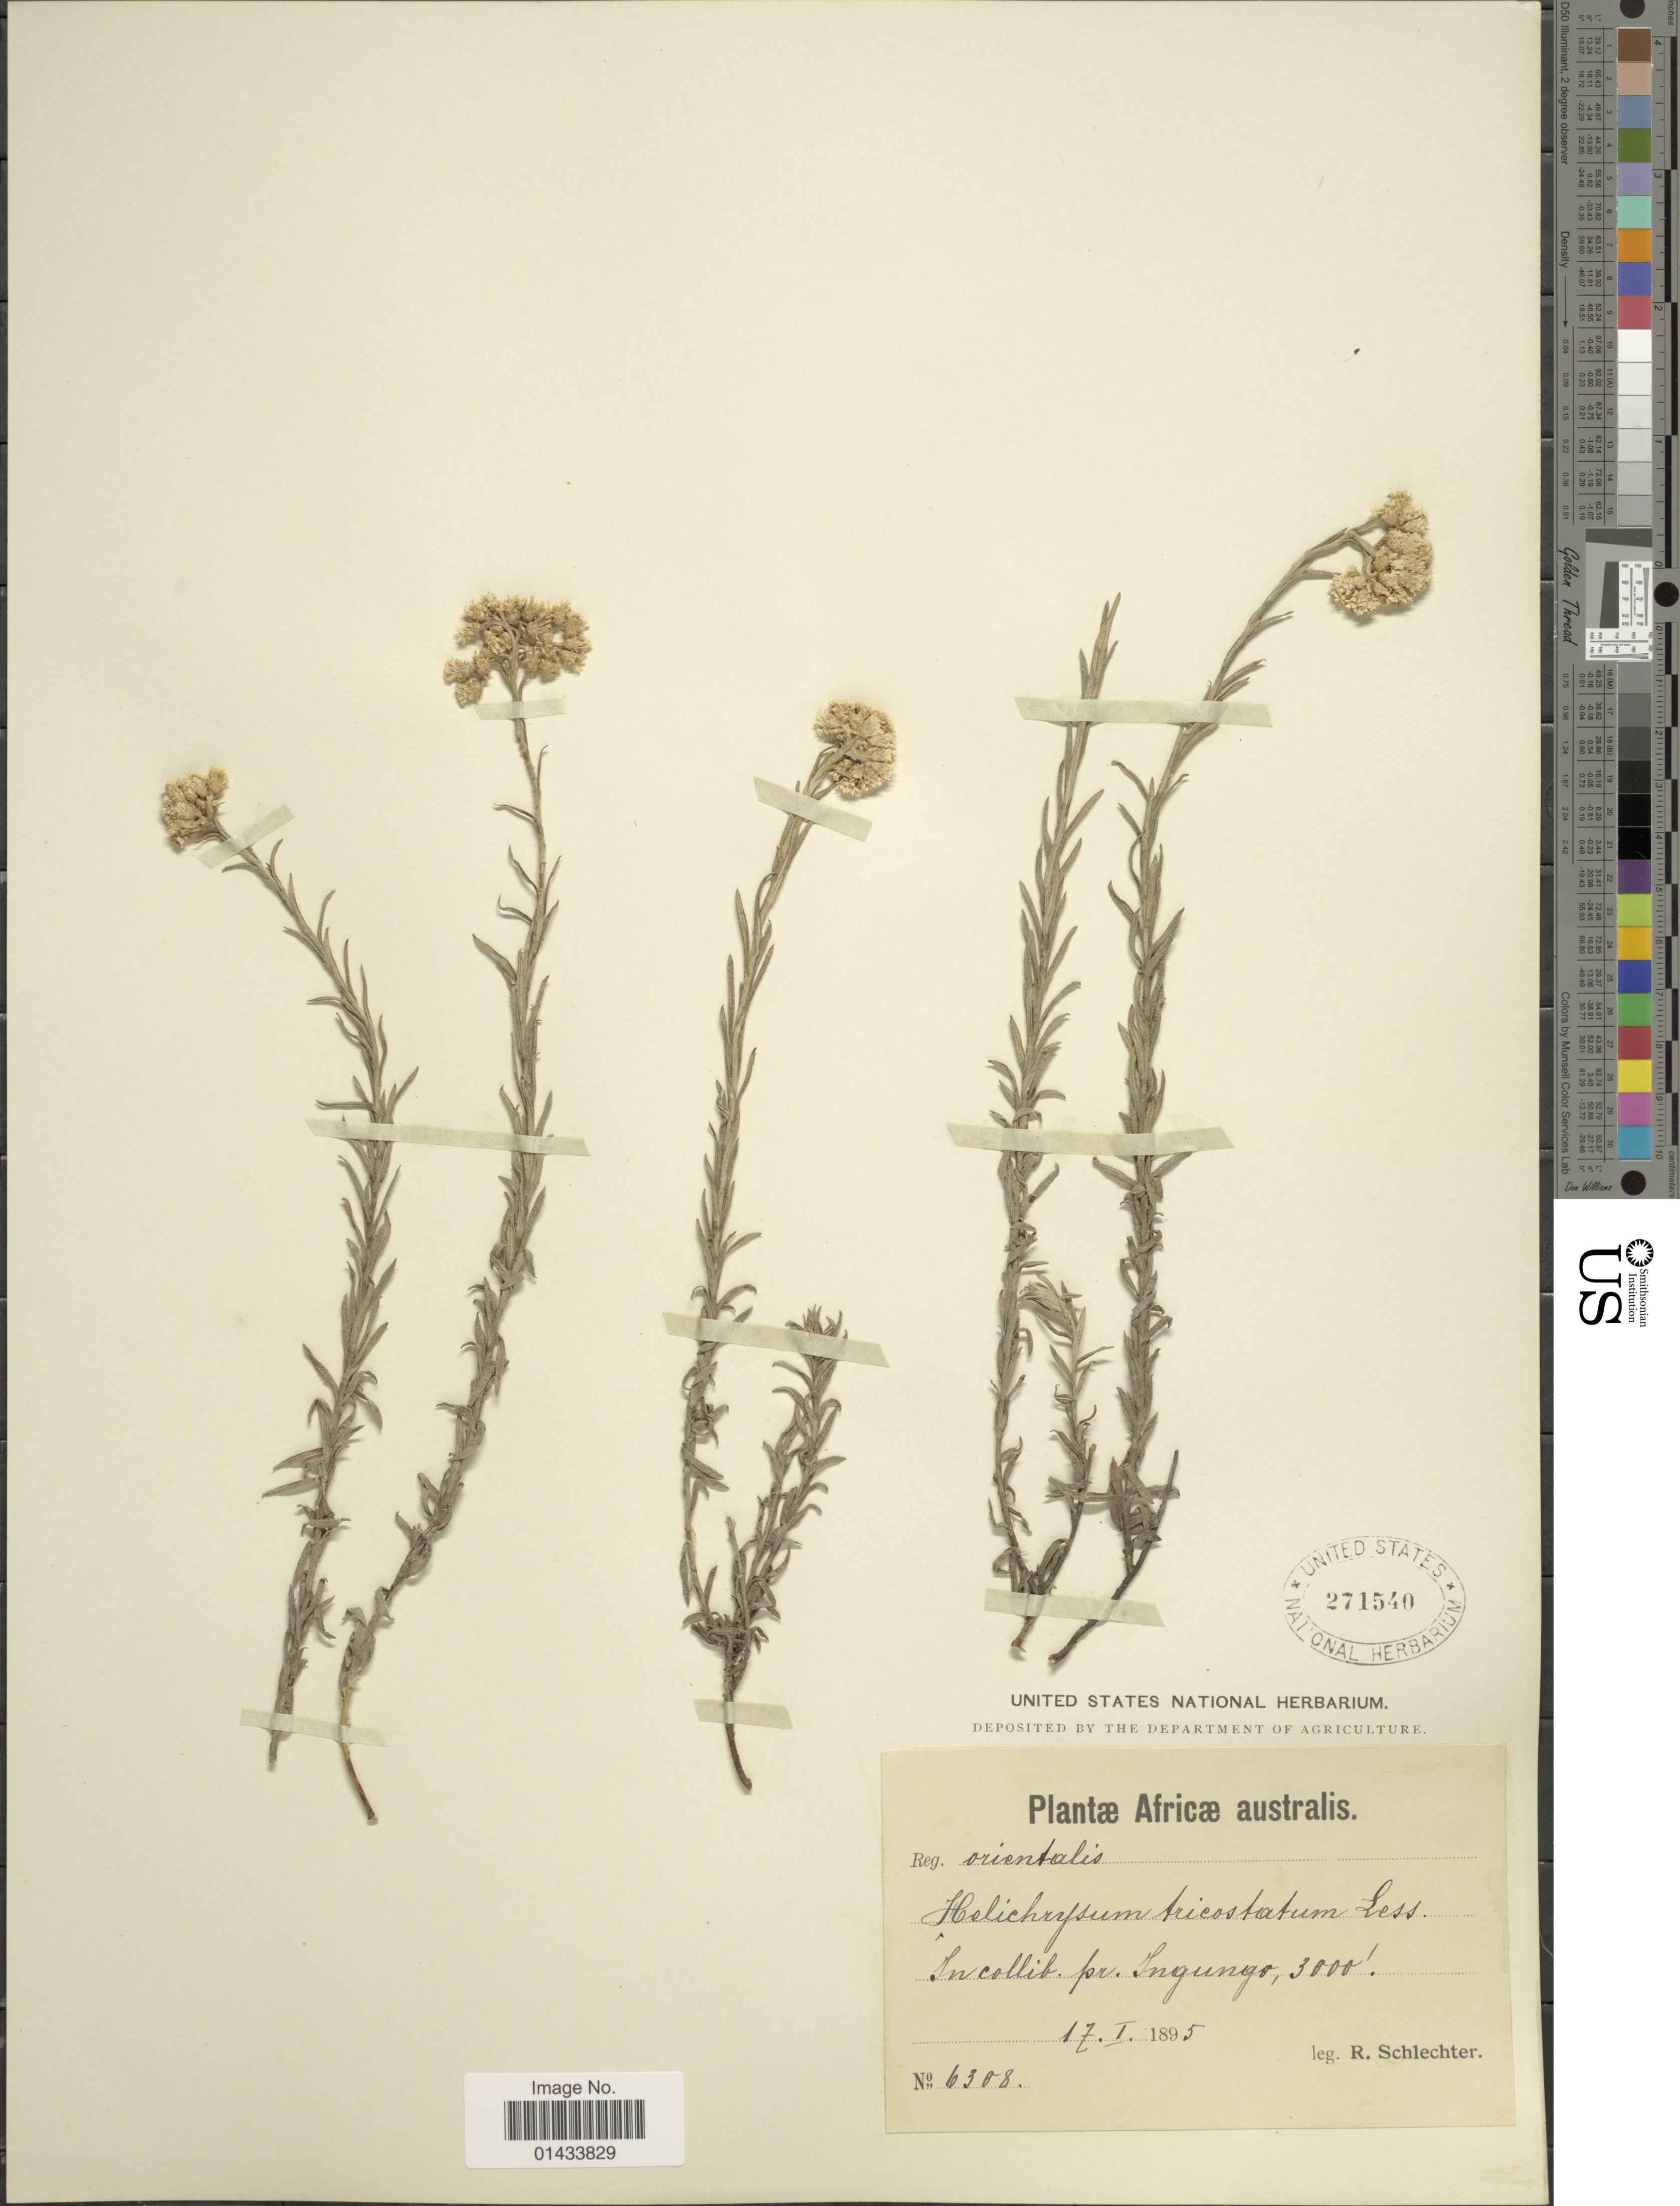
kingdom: Plantae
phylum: Tracheophyta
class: Magnoliopsida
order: Asterales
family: Asteraceae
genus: Helichrysum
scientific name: Helichrysum tricostatum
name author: (Thunb.) Less.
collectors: F. R. R. Schlechter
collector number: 6308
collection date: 1895-01-17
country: South Africa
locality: In collib., pr. Ingungo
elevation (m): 914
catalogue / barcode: US 271540